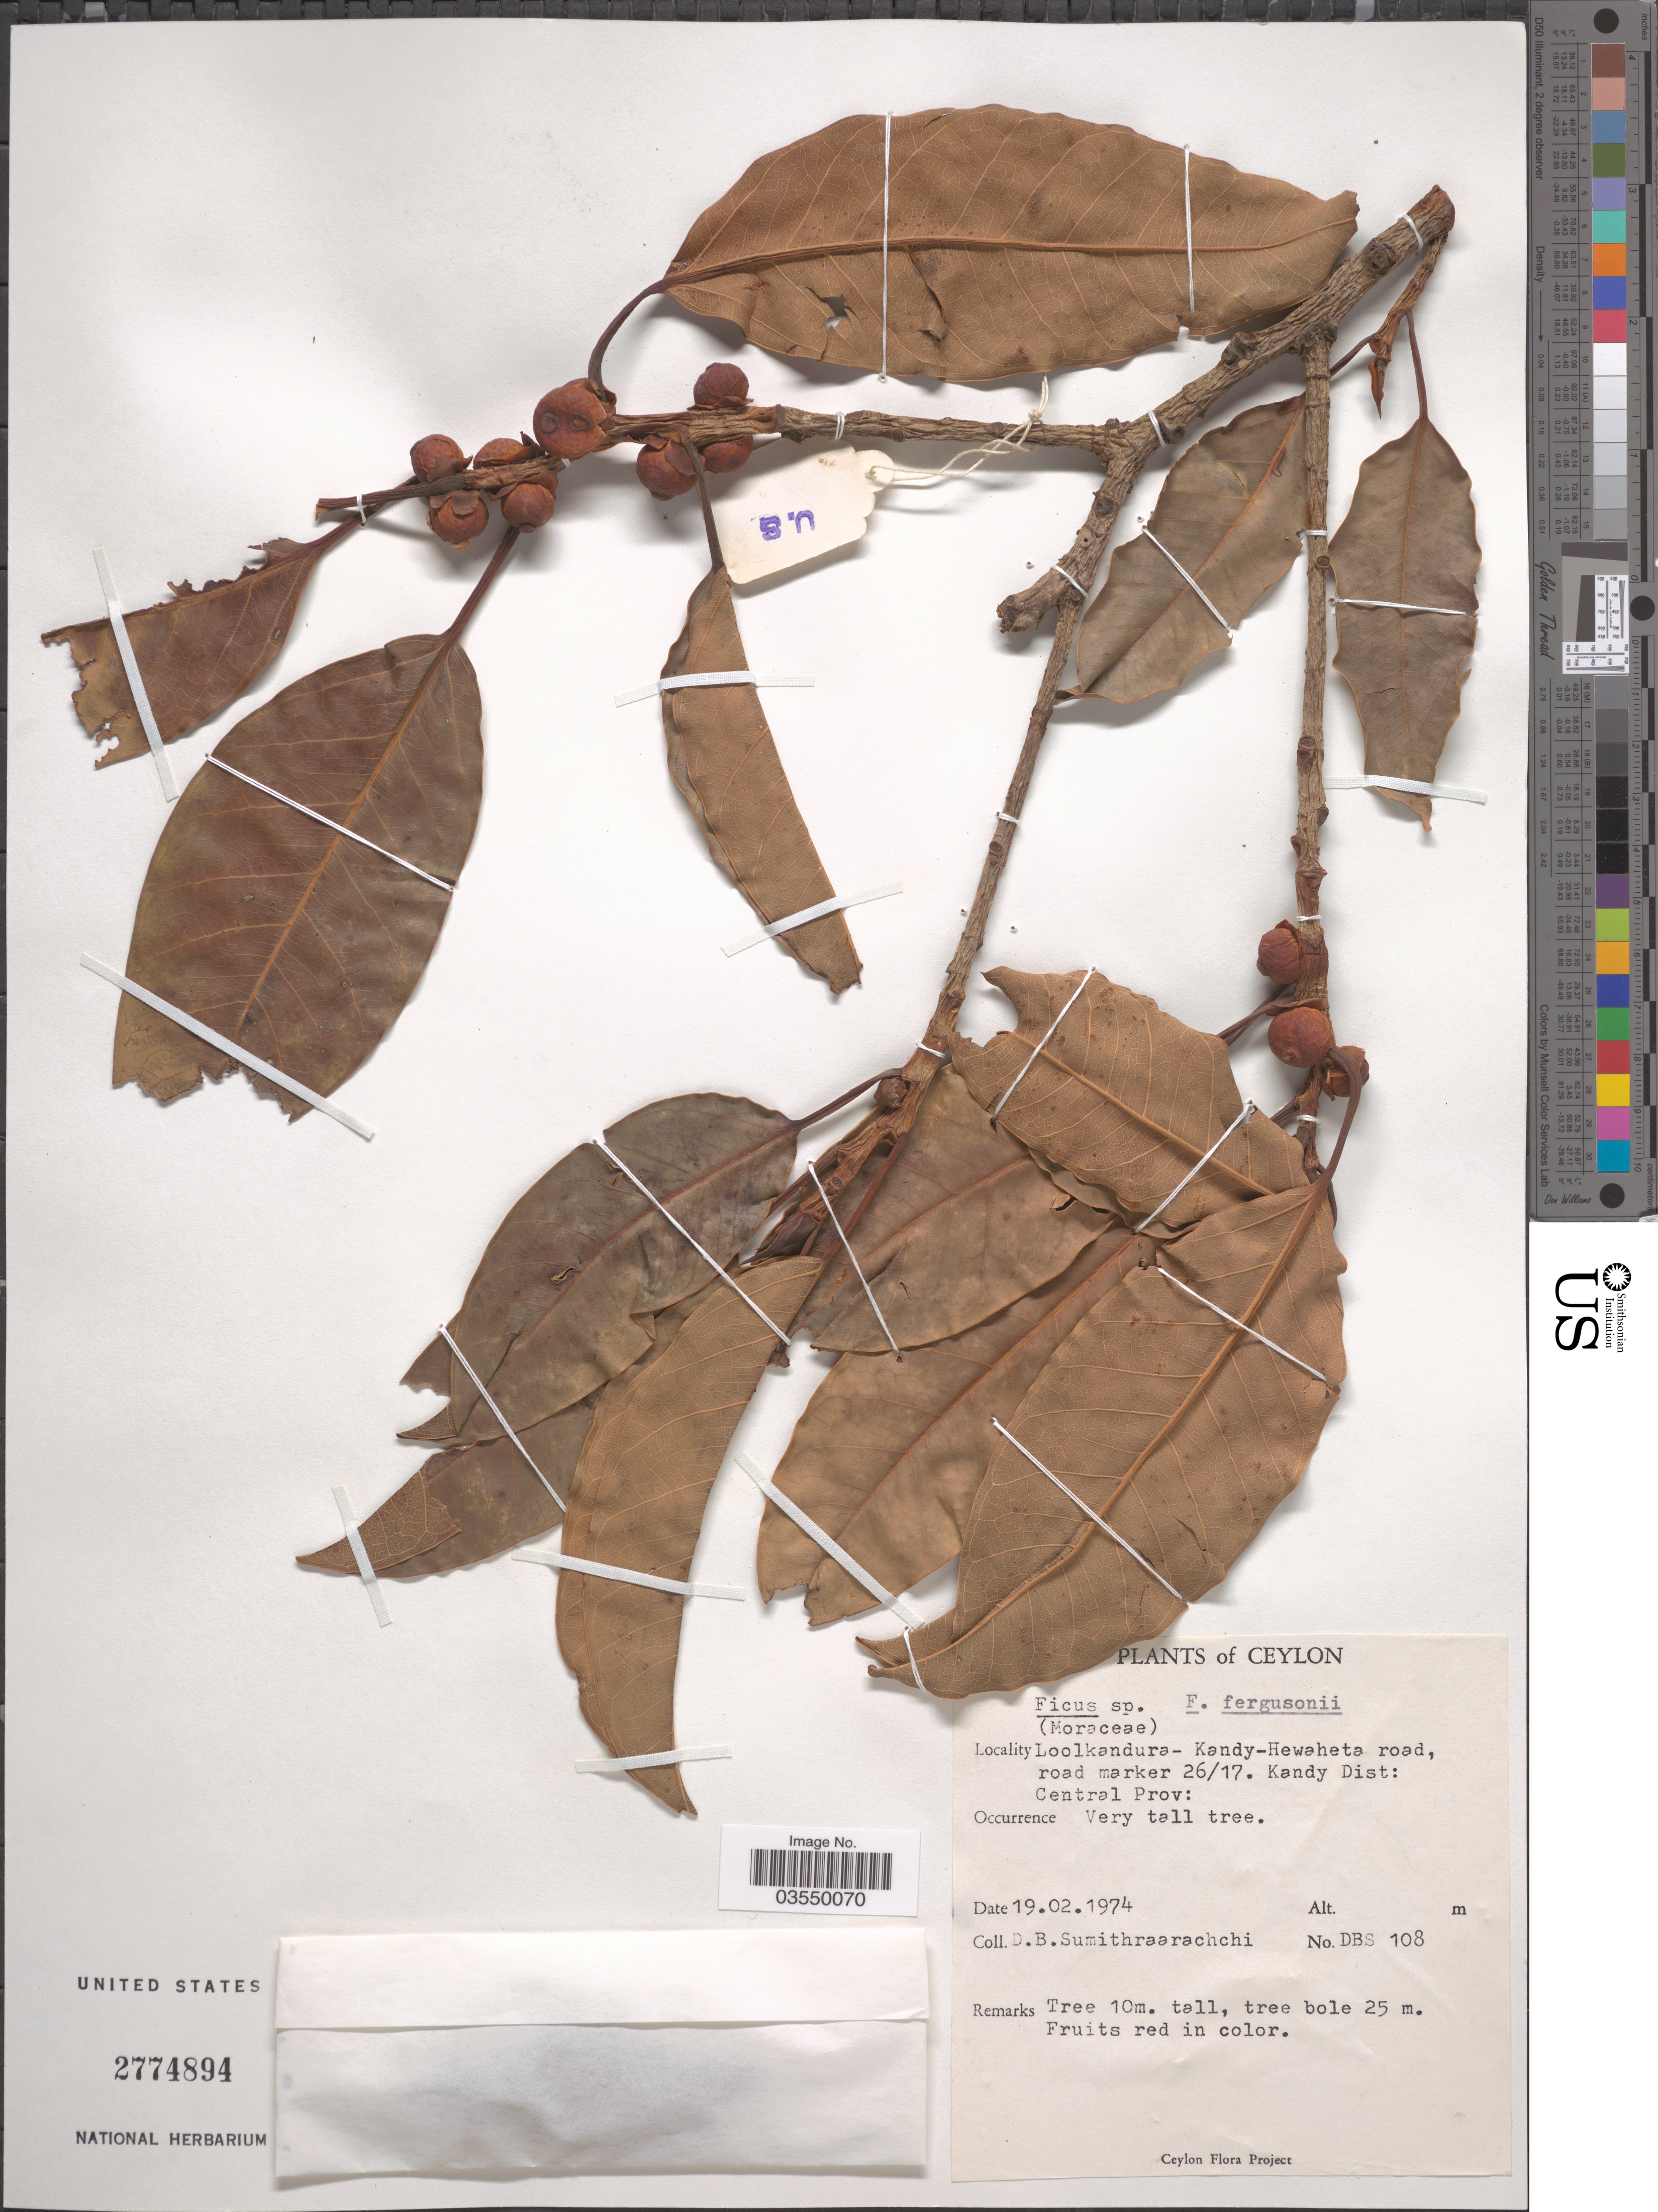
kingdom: Plantae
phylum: Tracheophyta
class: Magnoliopsida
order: Rosales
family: Moraceae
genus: Ficus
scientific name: Ficus fergusonii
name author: (King) T.B. Worth. ex Corner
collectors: D. B. Sumithraarachchi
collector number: DBS 108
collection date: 1974-02-19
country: Sri Lanka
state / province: Central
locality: Ceylon. Loolkandura-Kandy-Hewaheta road, road marker 26/17. Kandy Dist.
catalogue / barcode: US 2774894